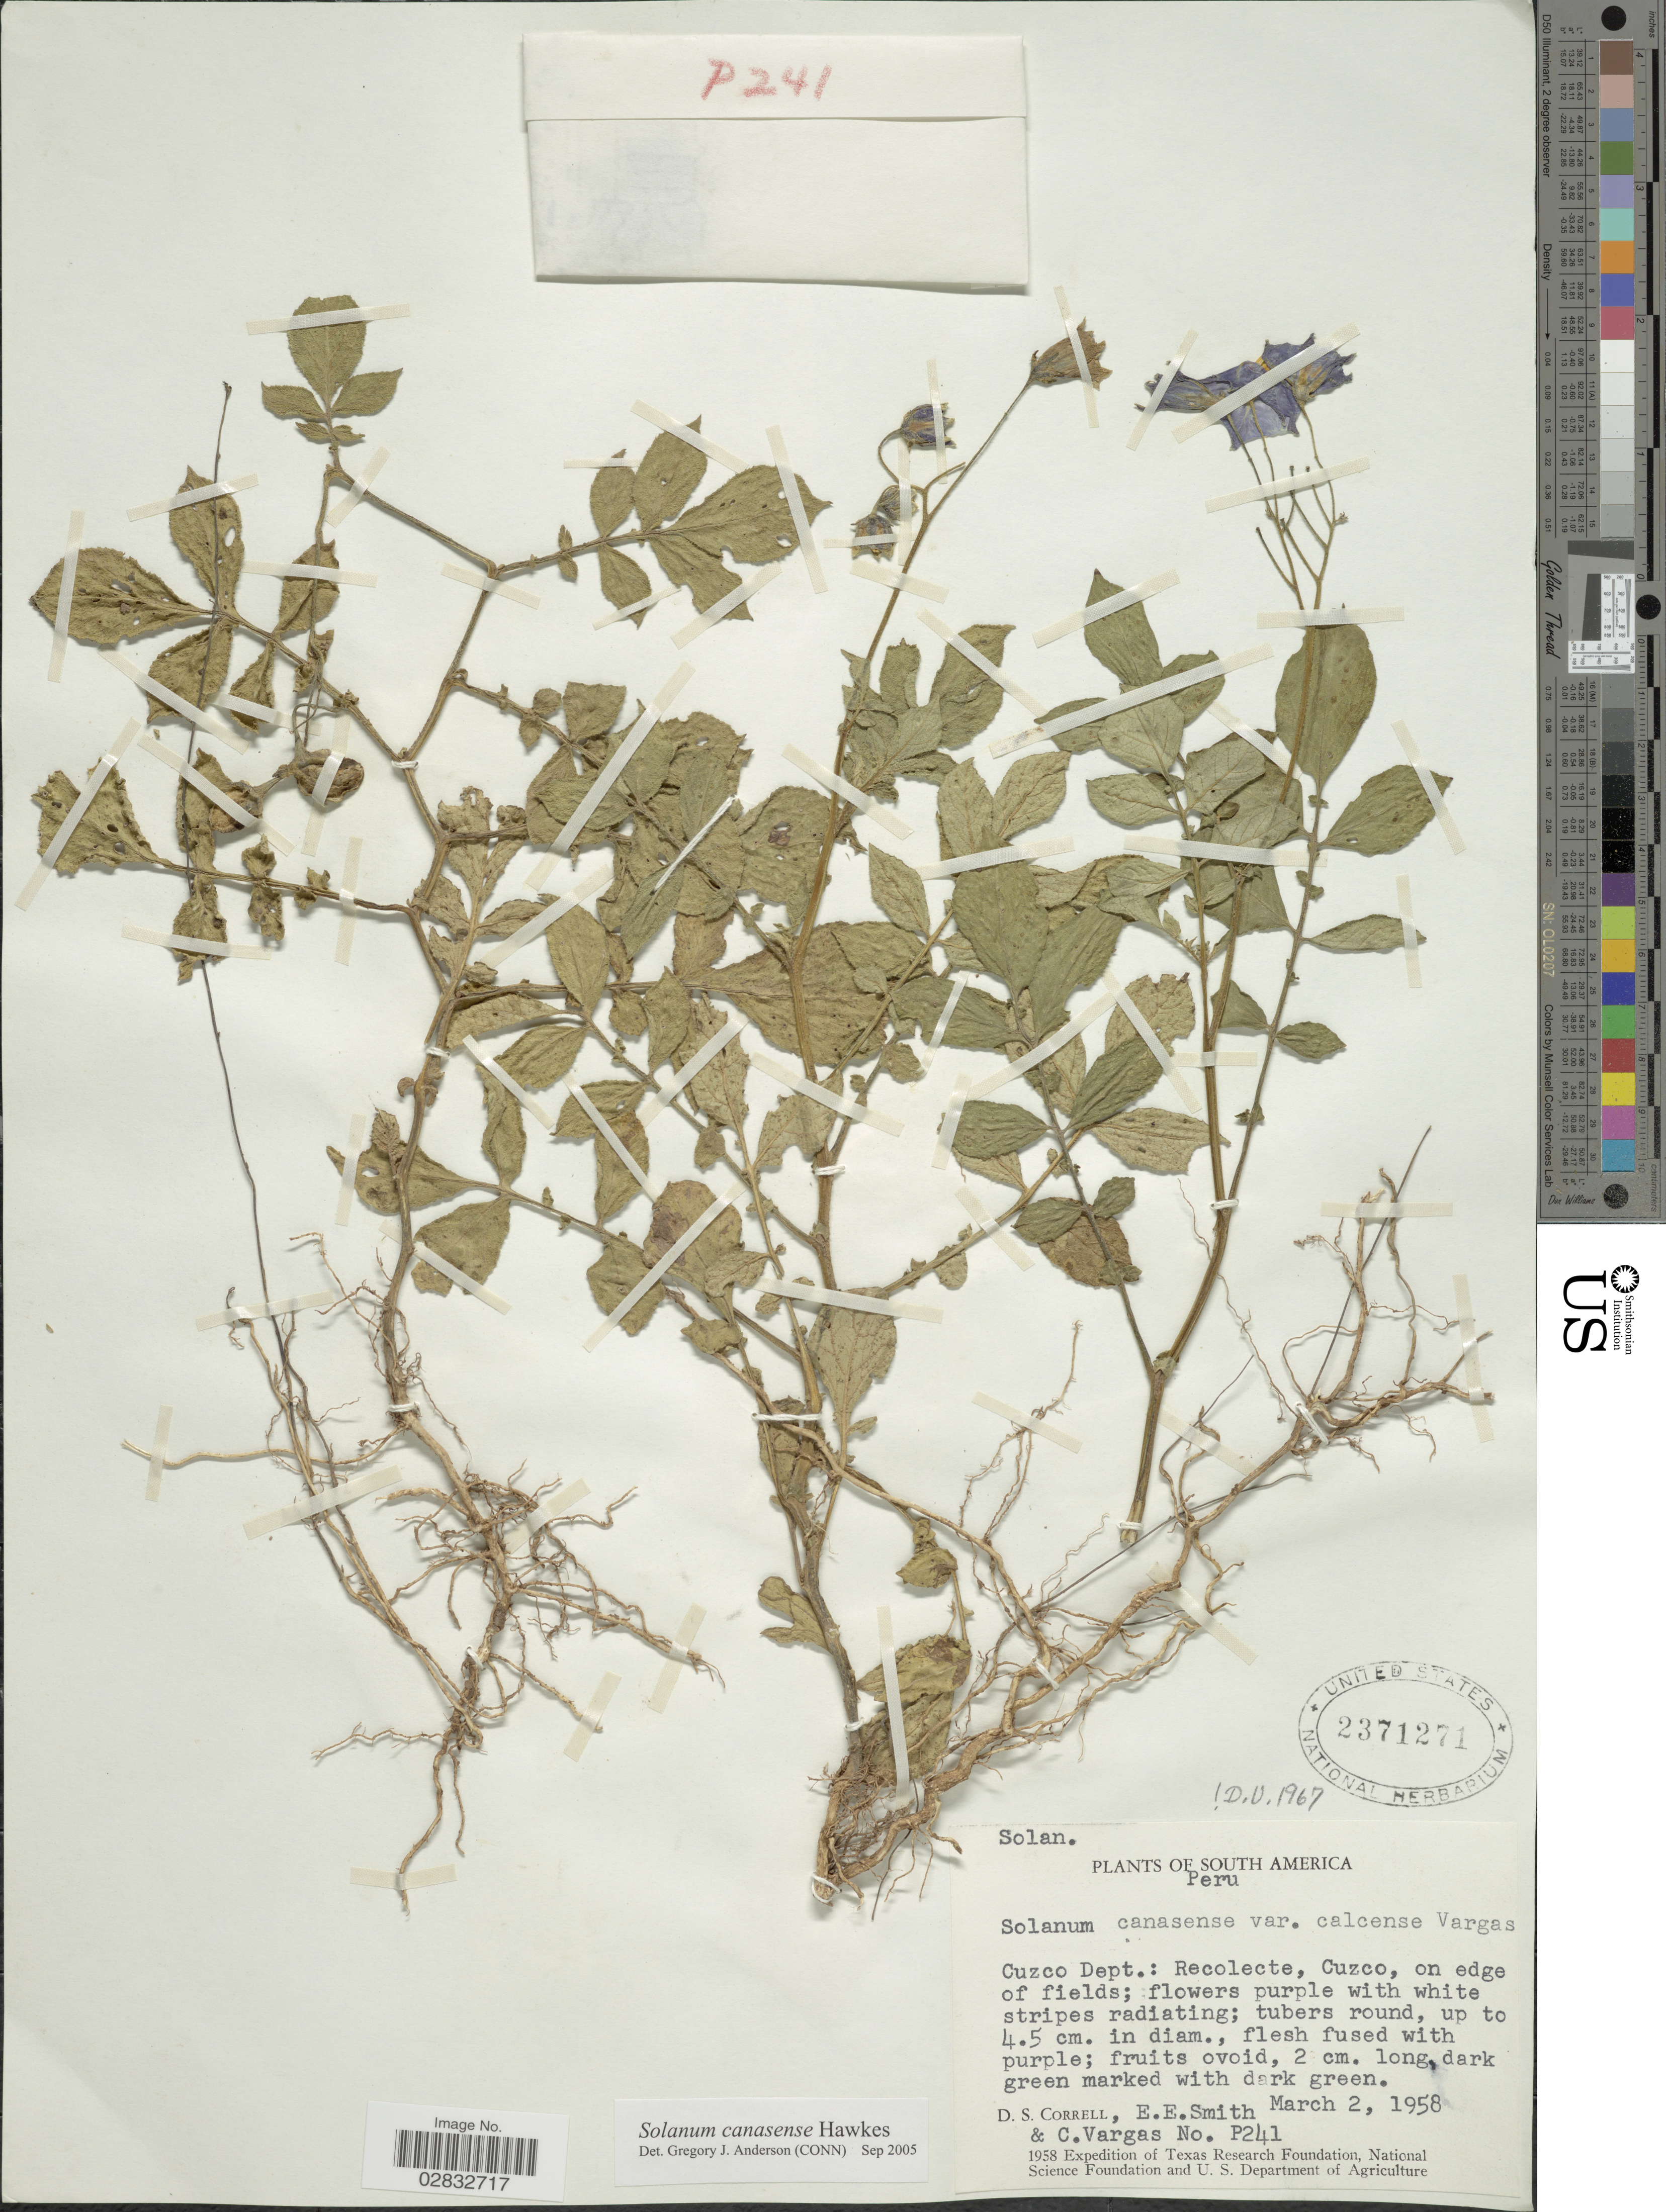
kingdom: Plantae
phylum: Tracheophyta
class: Magnoliopsida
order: Solanales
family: Solanaceae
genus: Solanum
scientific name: Solanum canaosense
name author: L.B. Sm. & Downs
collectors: D. S. Correll, E. E. Smith & C. Vargas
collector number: P241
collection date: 1958-03-02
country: Peru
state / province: Cusco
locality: Cuzco Dept.: Recolecte, Cuzco, on edge of fields.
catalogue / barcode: US 2371271